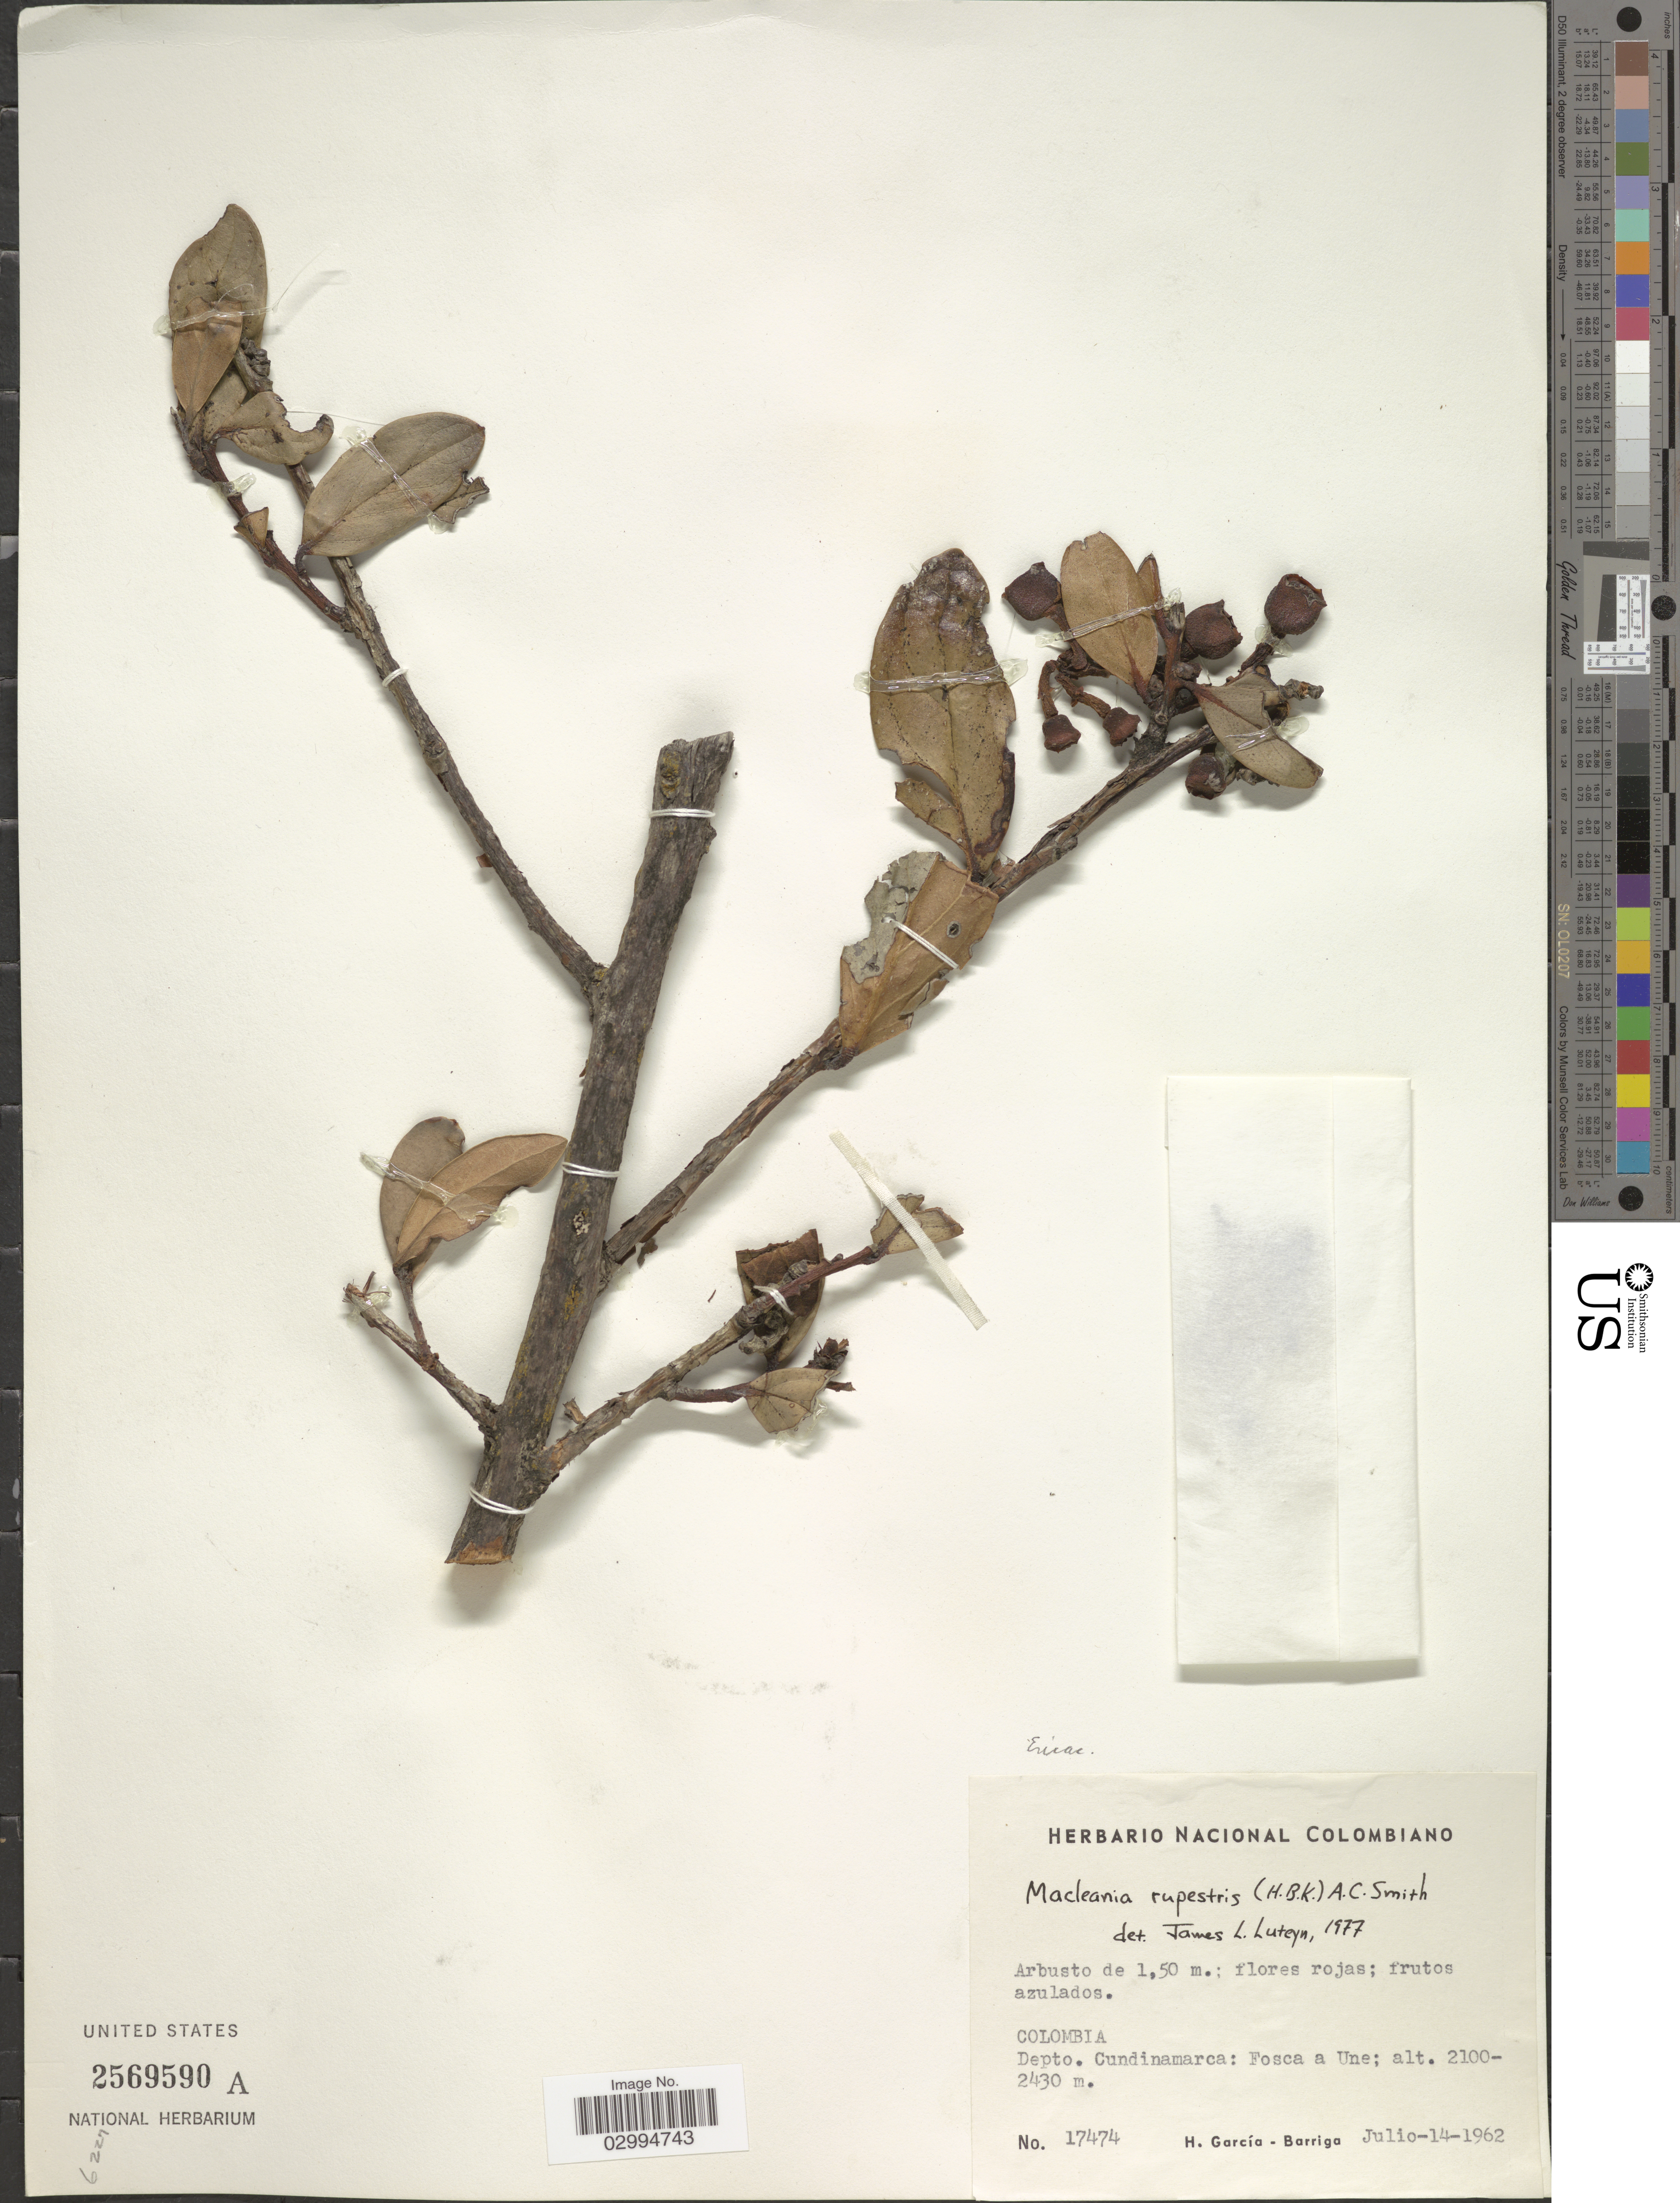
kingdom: Plantae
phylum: Tracheophyta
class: Magnoliopsida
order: Ericales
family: Ericaceae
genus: Macleania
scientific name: Macleania rupestris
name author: (Kunth) A.C. Sm.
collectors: H. García Barriga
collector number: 17474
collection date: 1962-07-14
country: Colombia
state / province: Cundinamarca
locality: Depto. Cundinamarca: Fosca a Une.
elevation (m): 2100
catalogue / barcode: US 2569590A